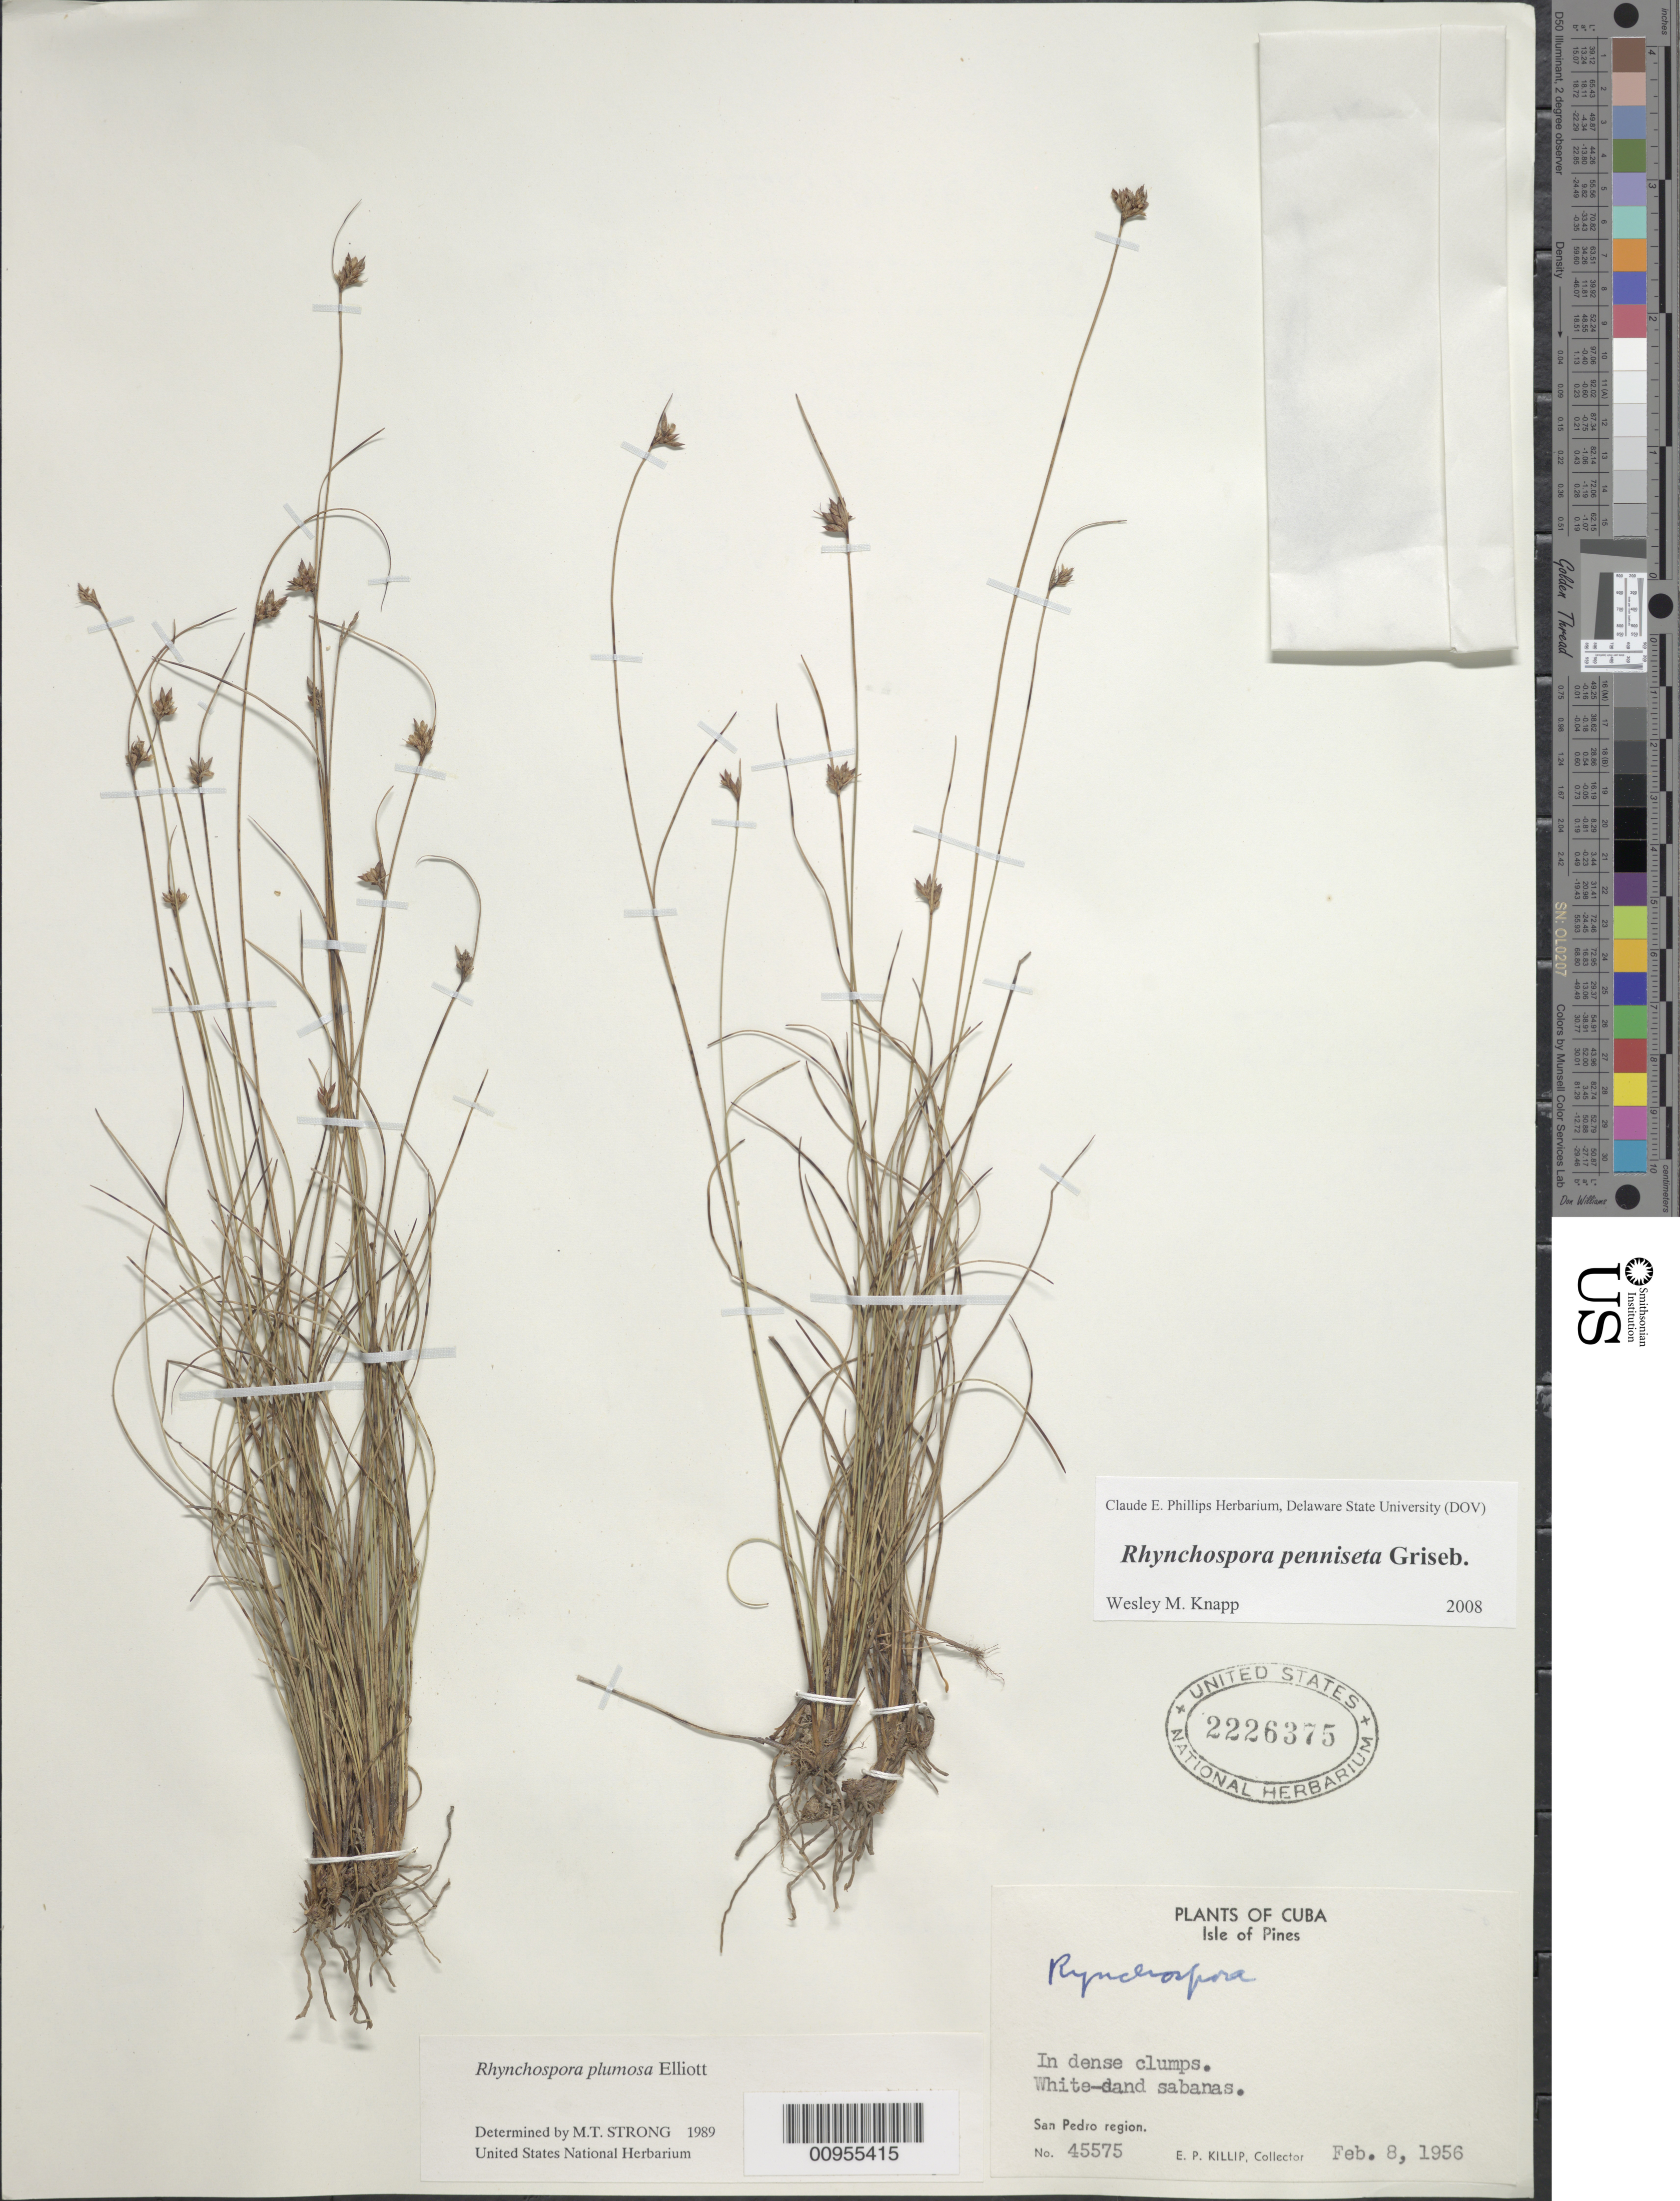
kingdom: Plantae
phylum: Tracheophyta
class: Liliopsida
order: Poales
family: Cyperaceae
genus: Rhynchospora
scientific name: Rhynchospora penniseta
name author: Griseb.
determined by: Knapp, W. M.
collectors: E. P. Killip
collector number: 45575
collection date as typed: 08 Feb 1956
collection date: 1956-02-08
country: Cuba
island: Isla de la Juventud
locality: San Pedro region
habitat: White sand sabanas.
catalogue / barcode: US 2226375